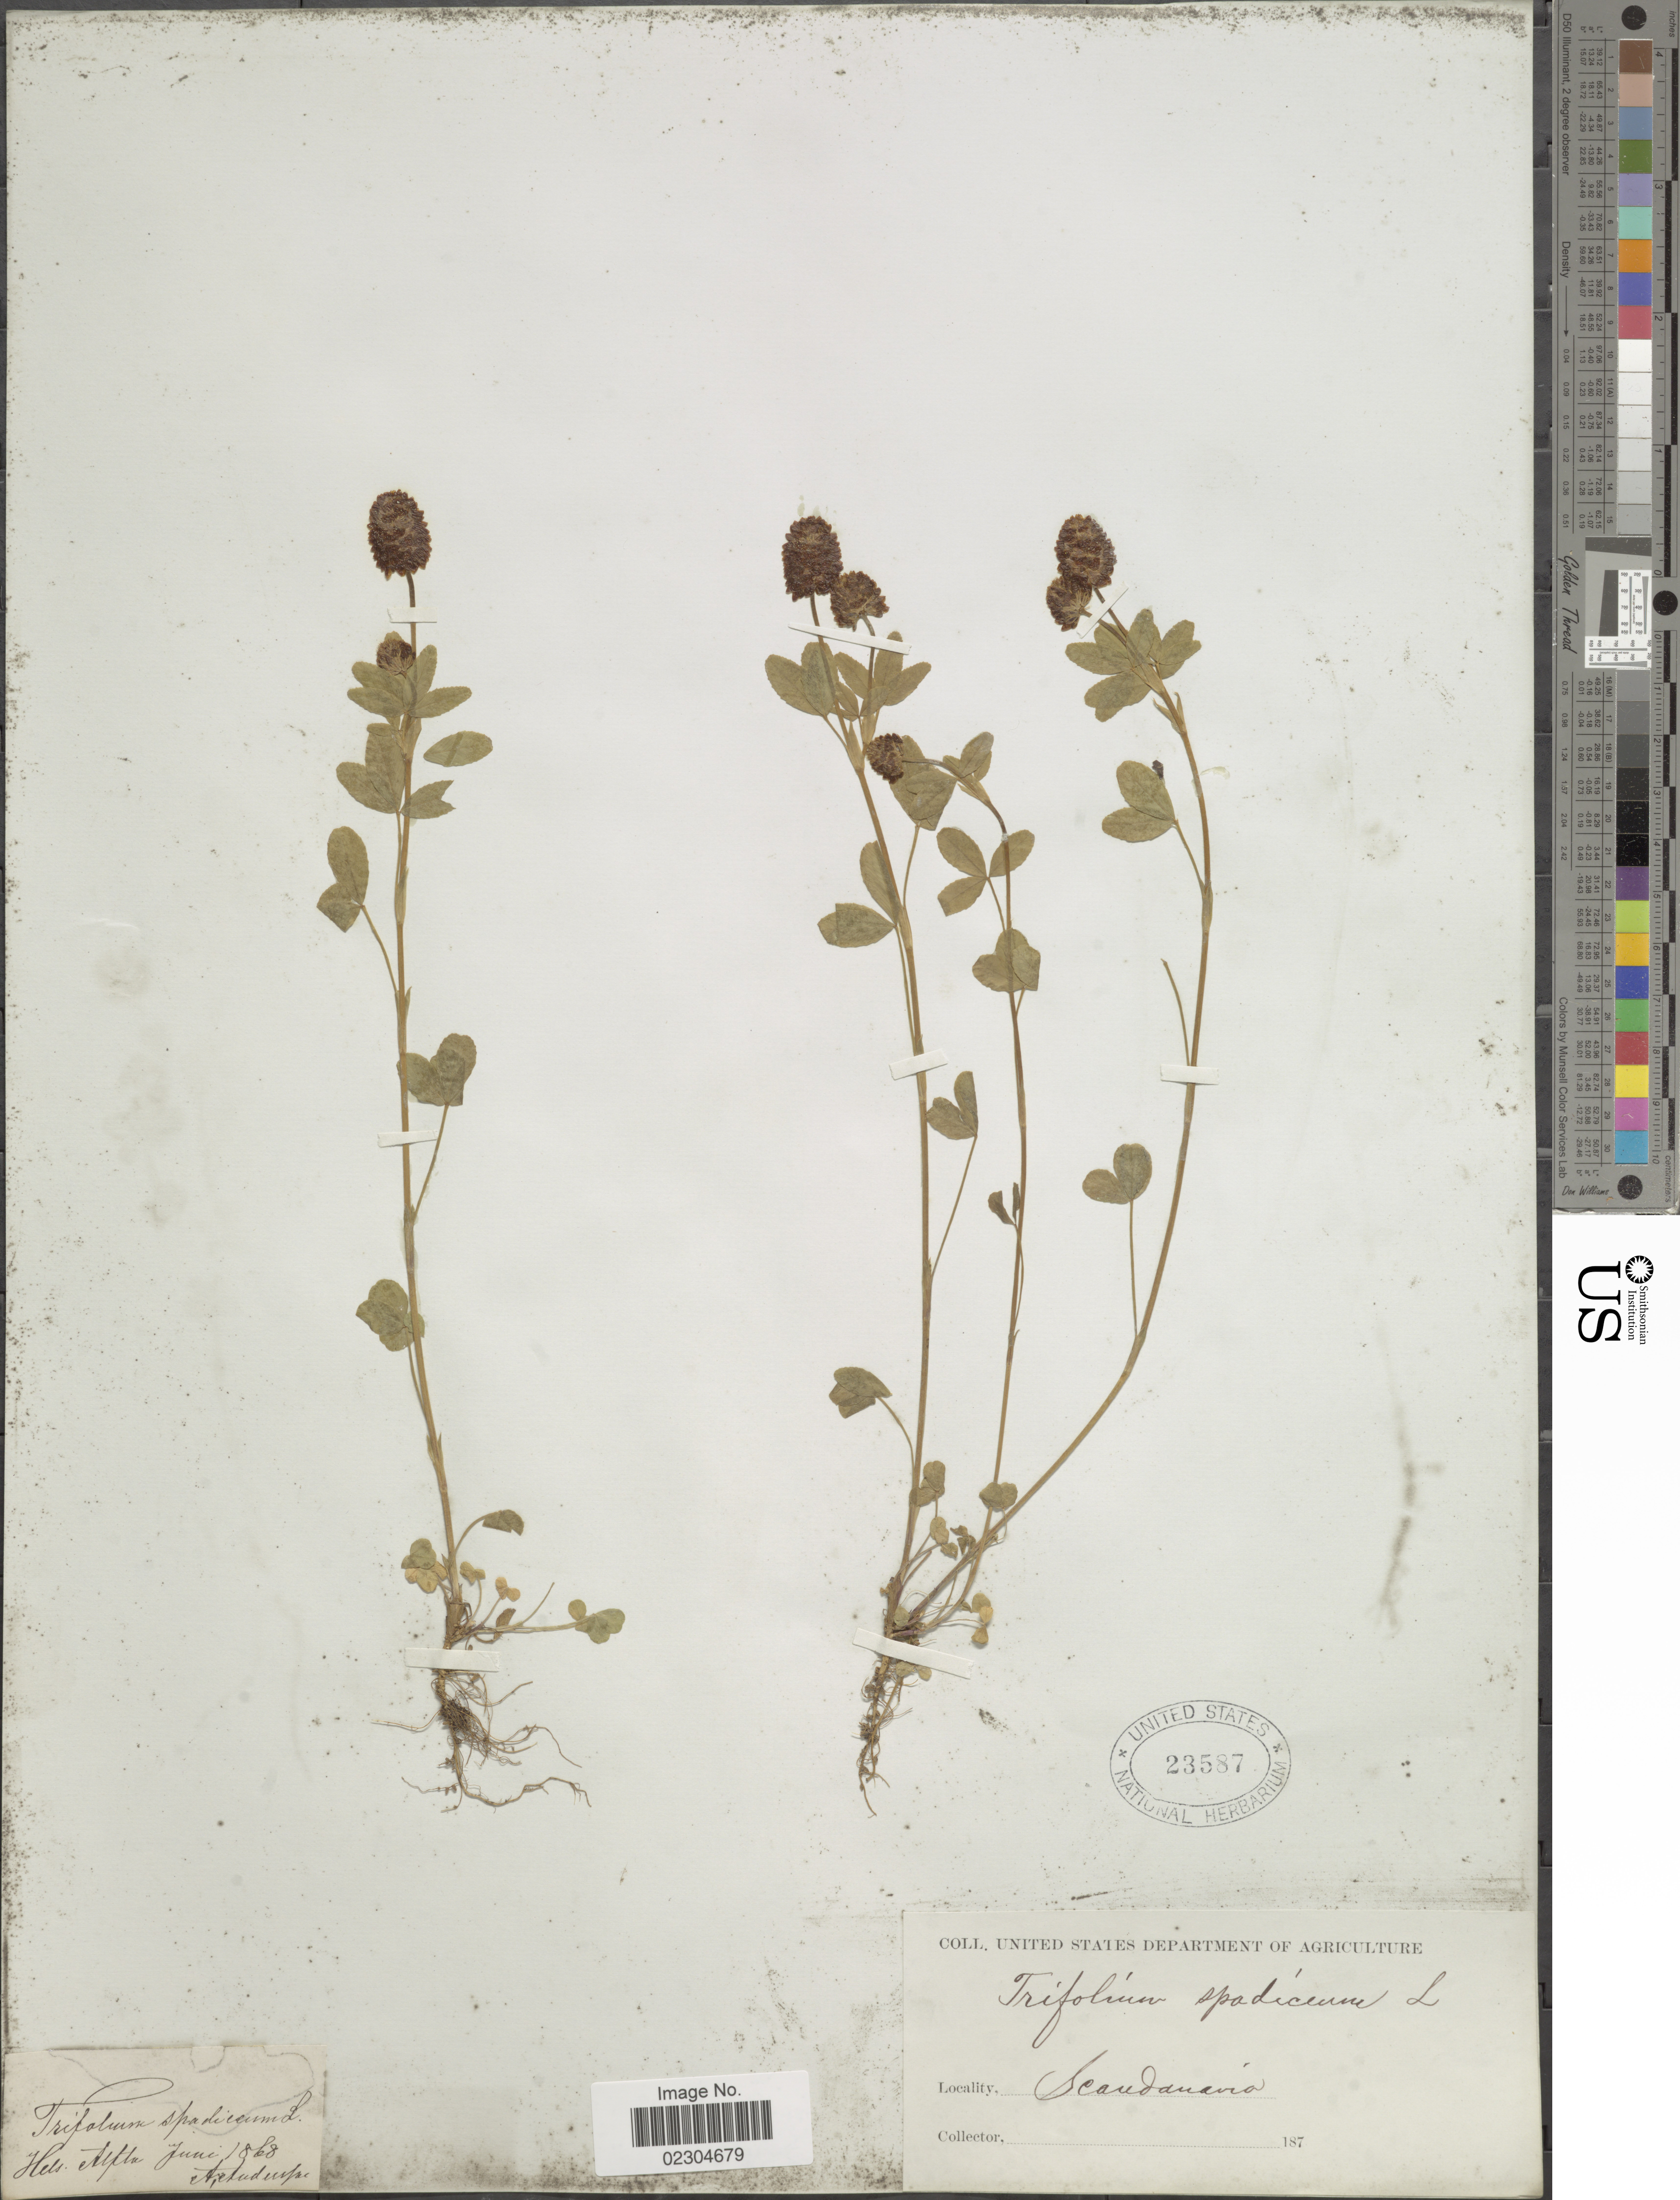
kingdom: Plantae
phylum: Tracheophyta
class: Magnoliopsida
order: Fabales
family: Fabaceae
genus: Trifolium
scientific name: Trifolium spadiceum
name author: L.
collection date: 1868-06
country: Sweden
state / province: Gavleborg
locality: Scandinavia, Hels. Alfta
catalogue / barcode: US 23587